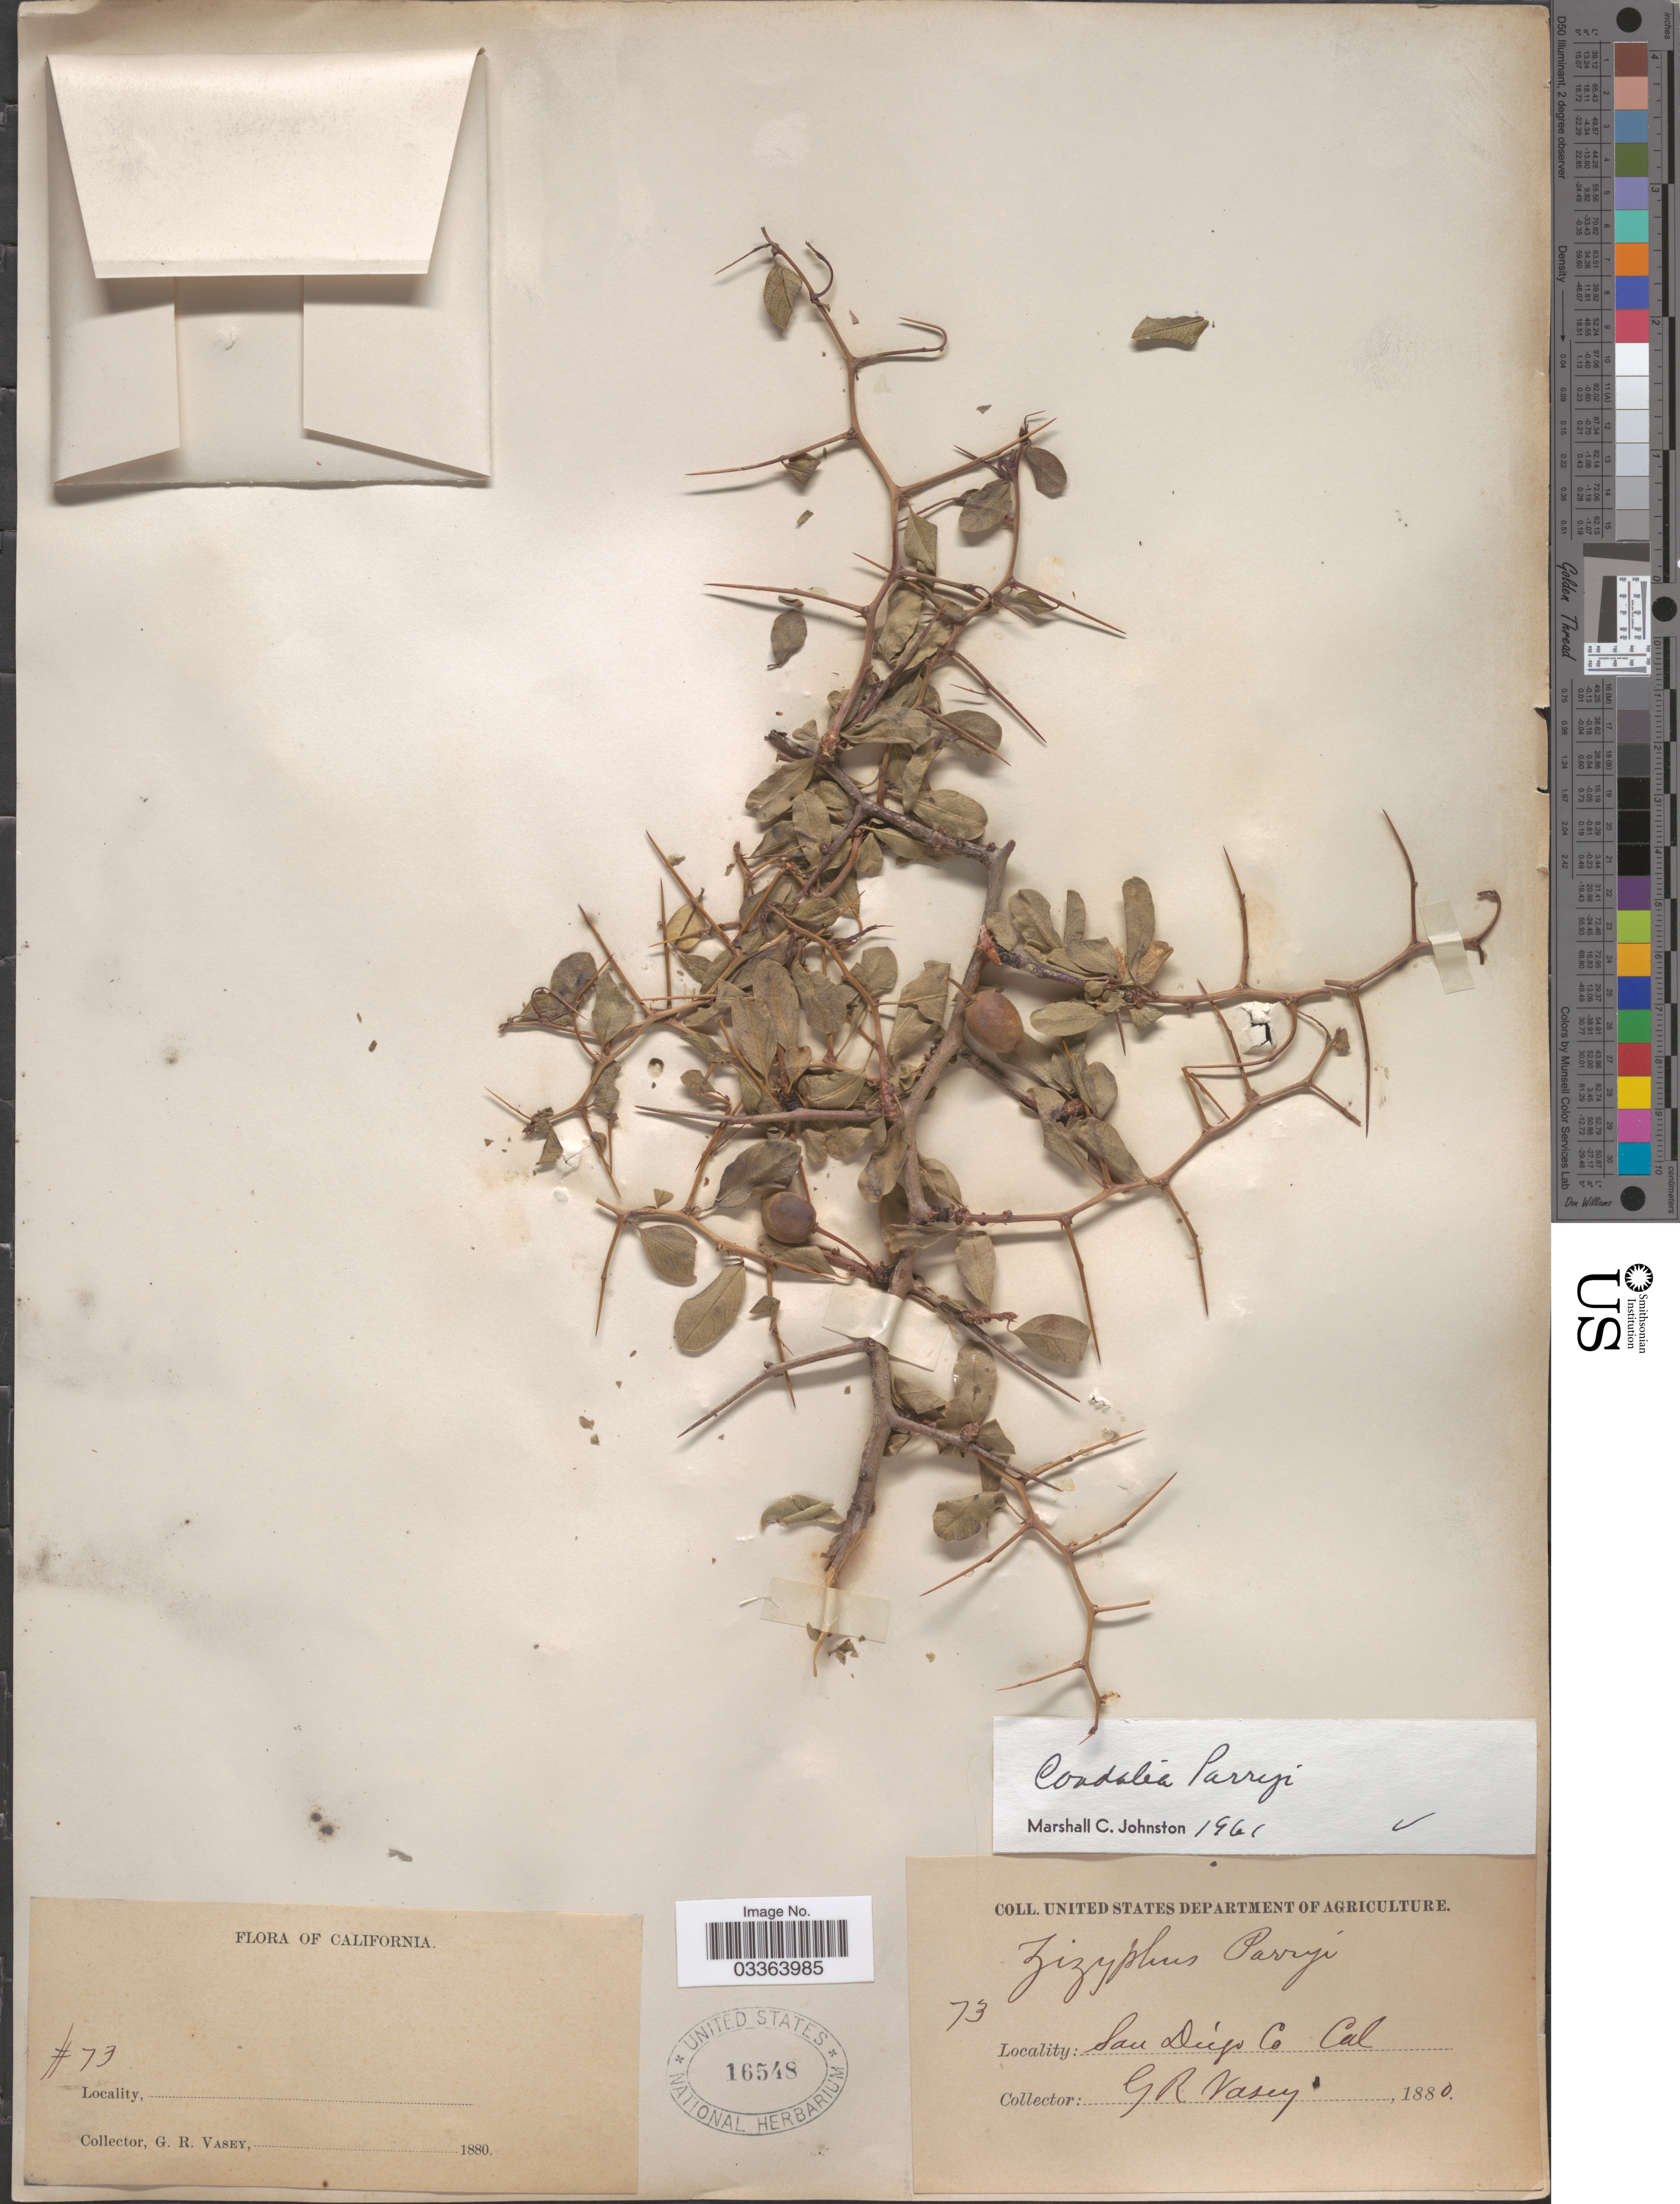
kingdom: Plantae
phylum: Tracheophyta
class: Magnoliopsida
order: Rosales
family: Rhamnaceae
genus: Pseudoziziphus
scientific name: Pseudoziziphus parryi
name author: (Torr.) Hauenschild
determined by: Strong, Mark T., (BOT), Smithsonian Institution - National Museum of Natural History (UNITED STATES)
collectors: G. R. Vasey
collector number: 73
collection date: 1880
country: United States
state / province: California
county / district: San Diego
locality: San Diego Co.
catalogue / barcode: US 16548